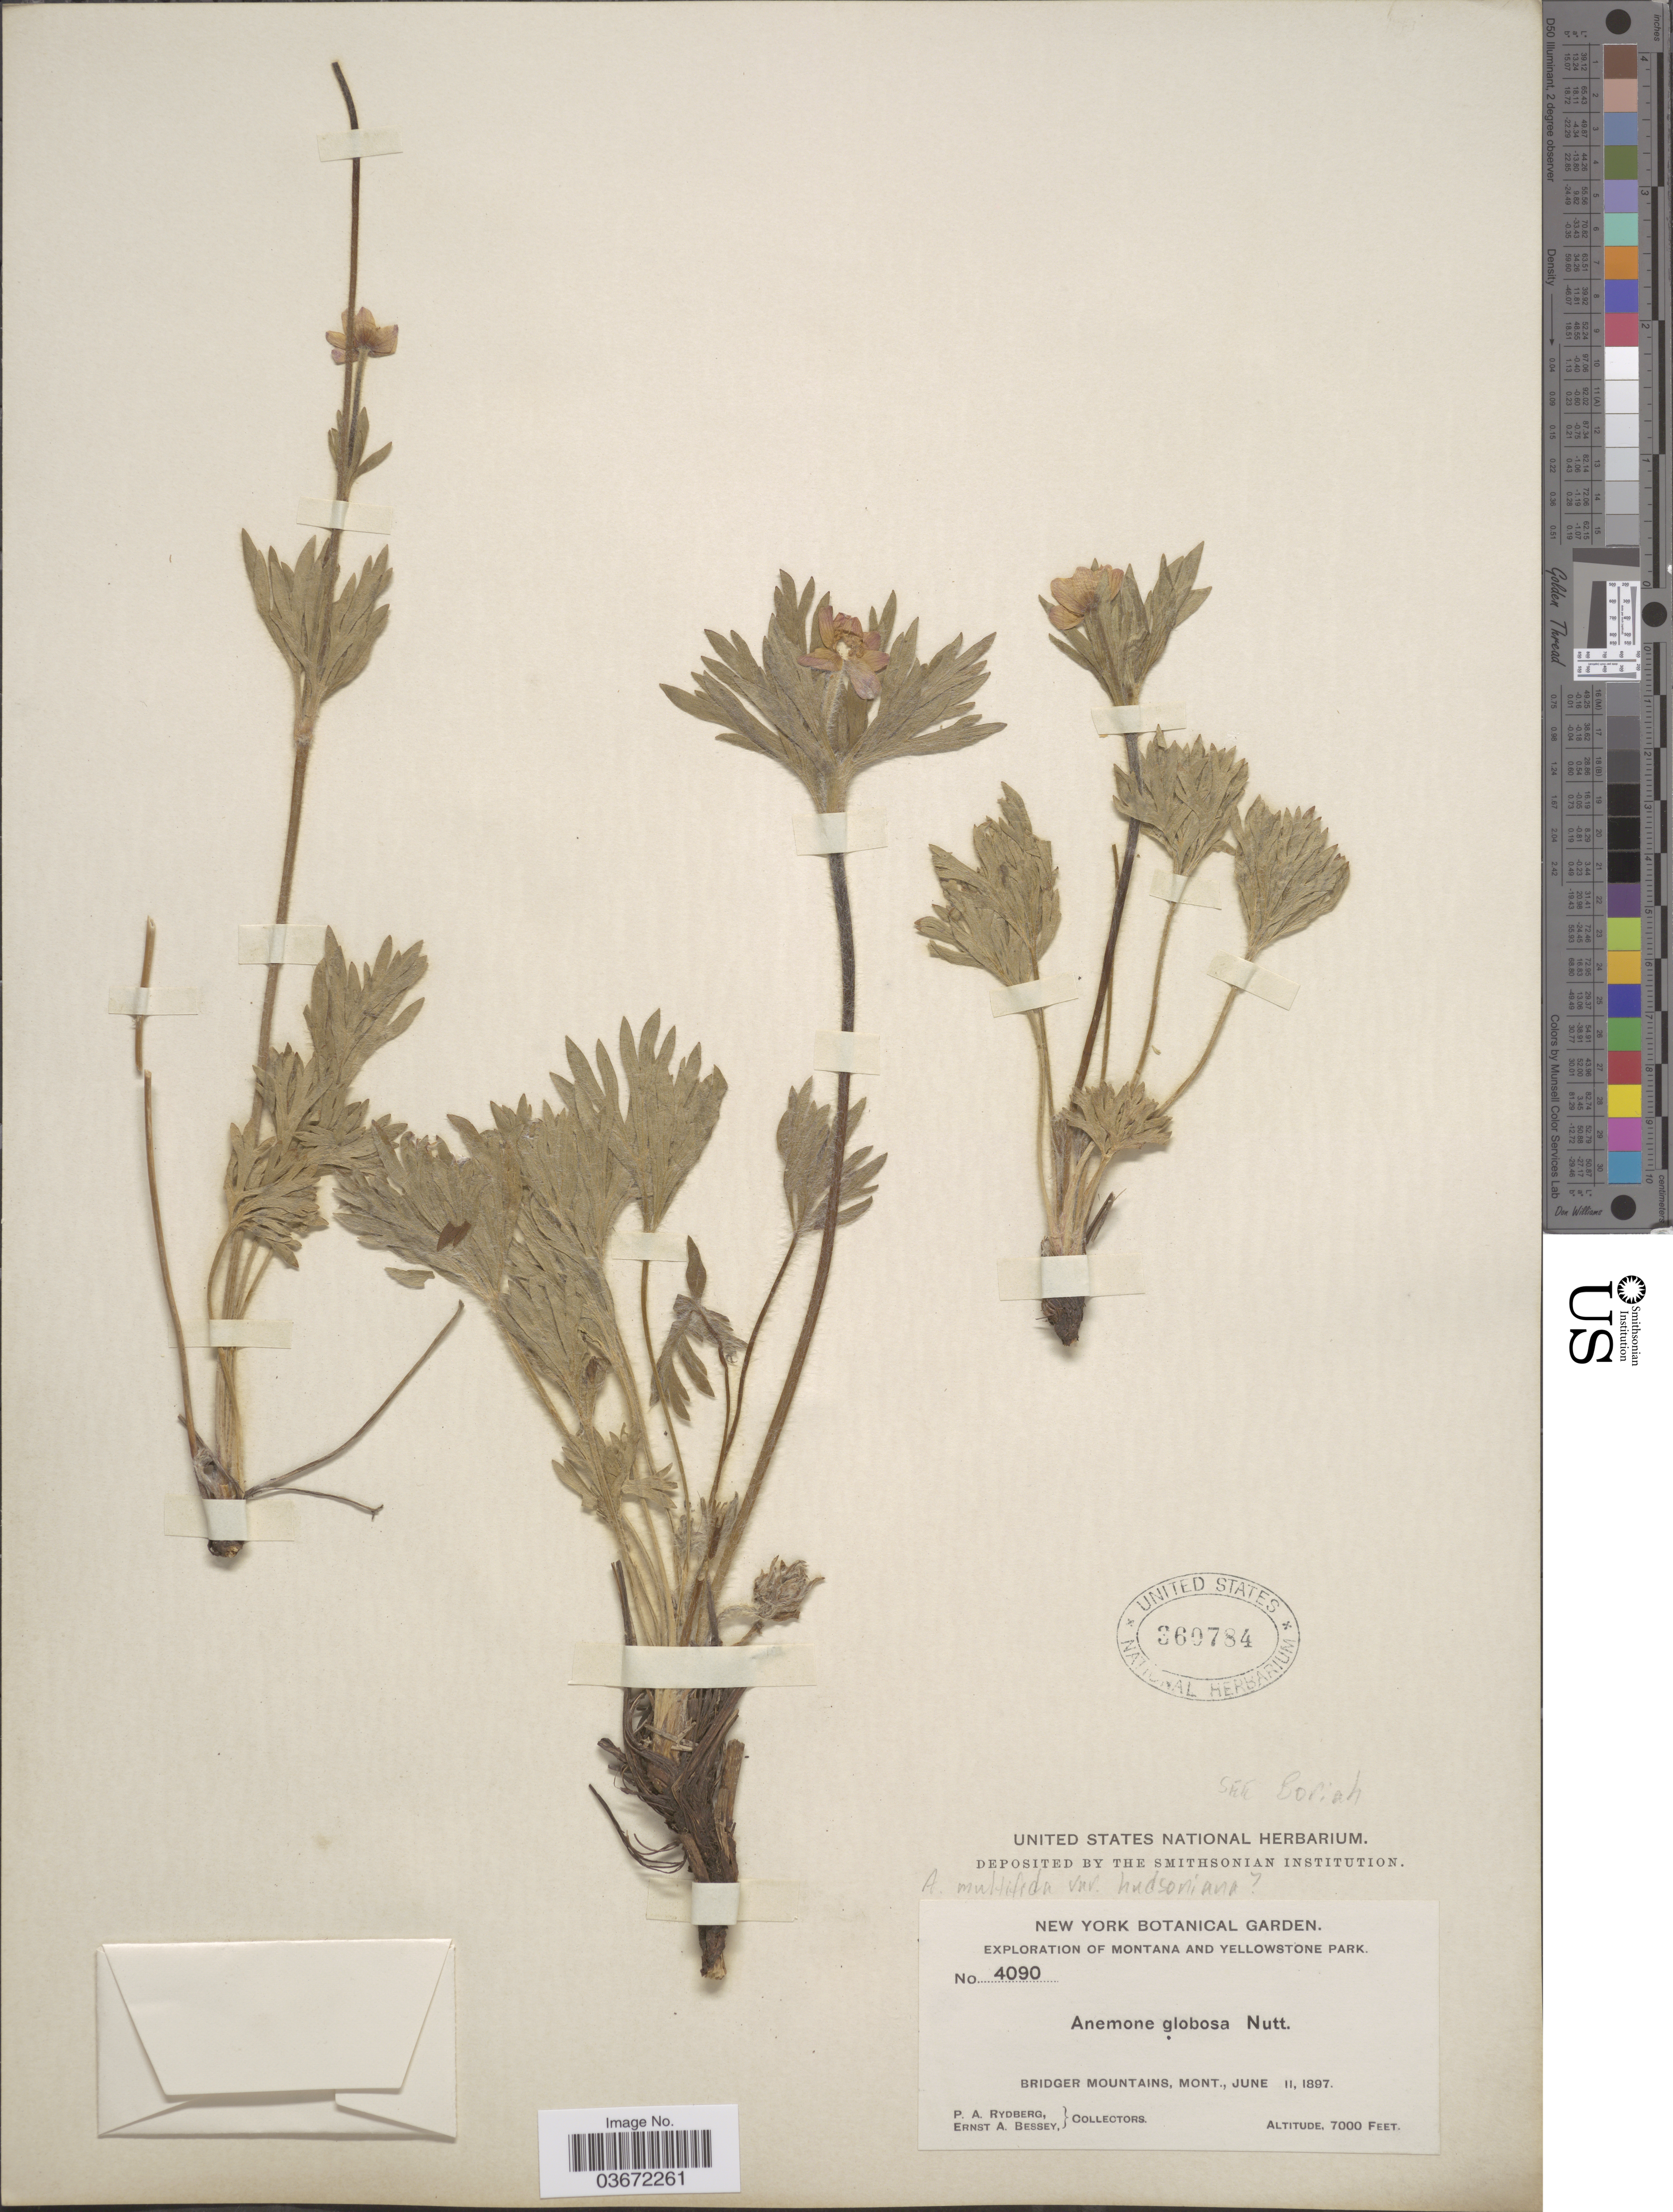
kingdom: Plantae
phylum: Tracheophyta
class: Magnoliopsida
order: Ranunculales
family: Ranunculaceae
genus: Anemone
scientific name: Anemone globosa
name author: (Torr. & A. Gray) Nutt. ex A. Heller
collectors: P. A. Rydberg & E. A. Bessey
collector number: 4090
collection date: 1897-06-11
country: United States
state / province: Montana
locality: Montana and Yellowstone Park. Bridger Mountains.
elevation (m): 2134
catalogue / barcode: US 360784